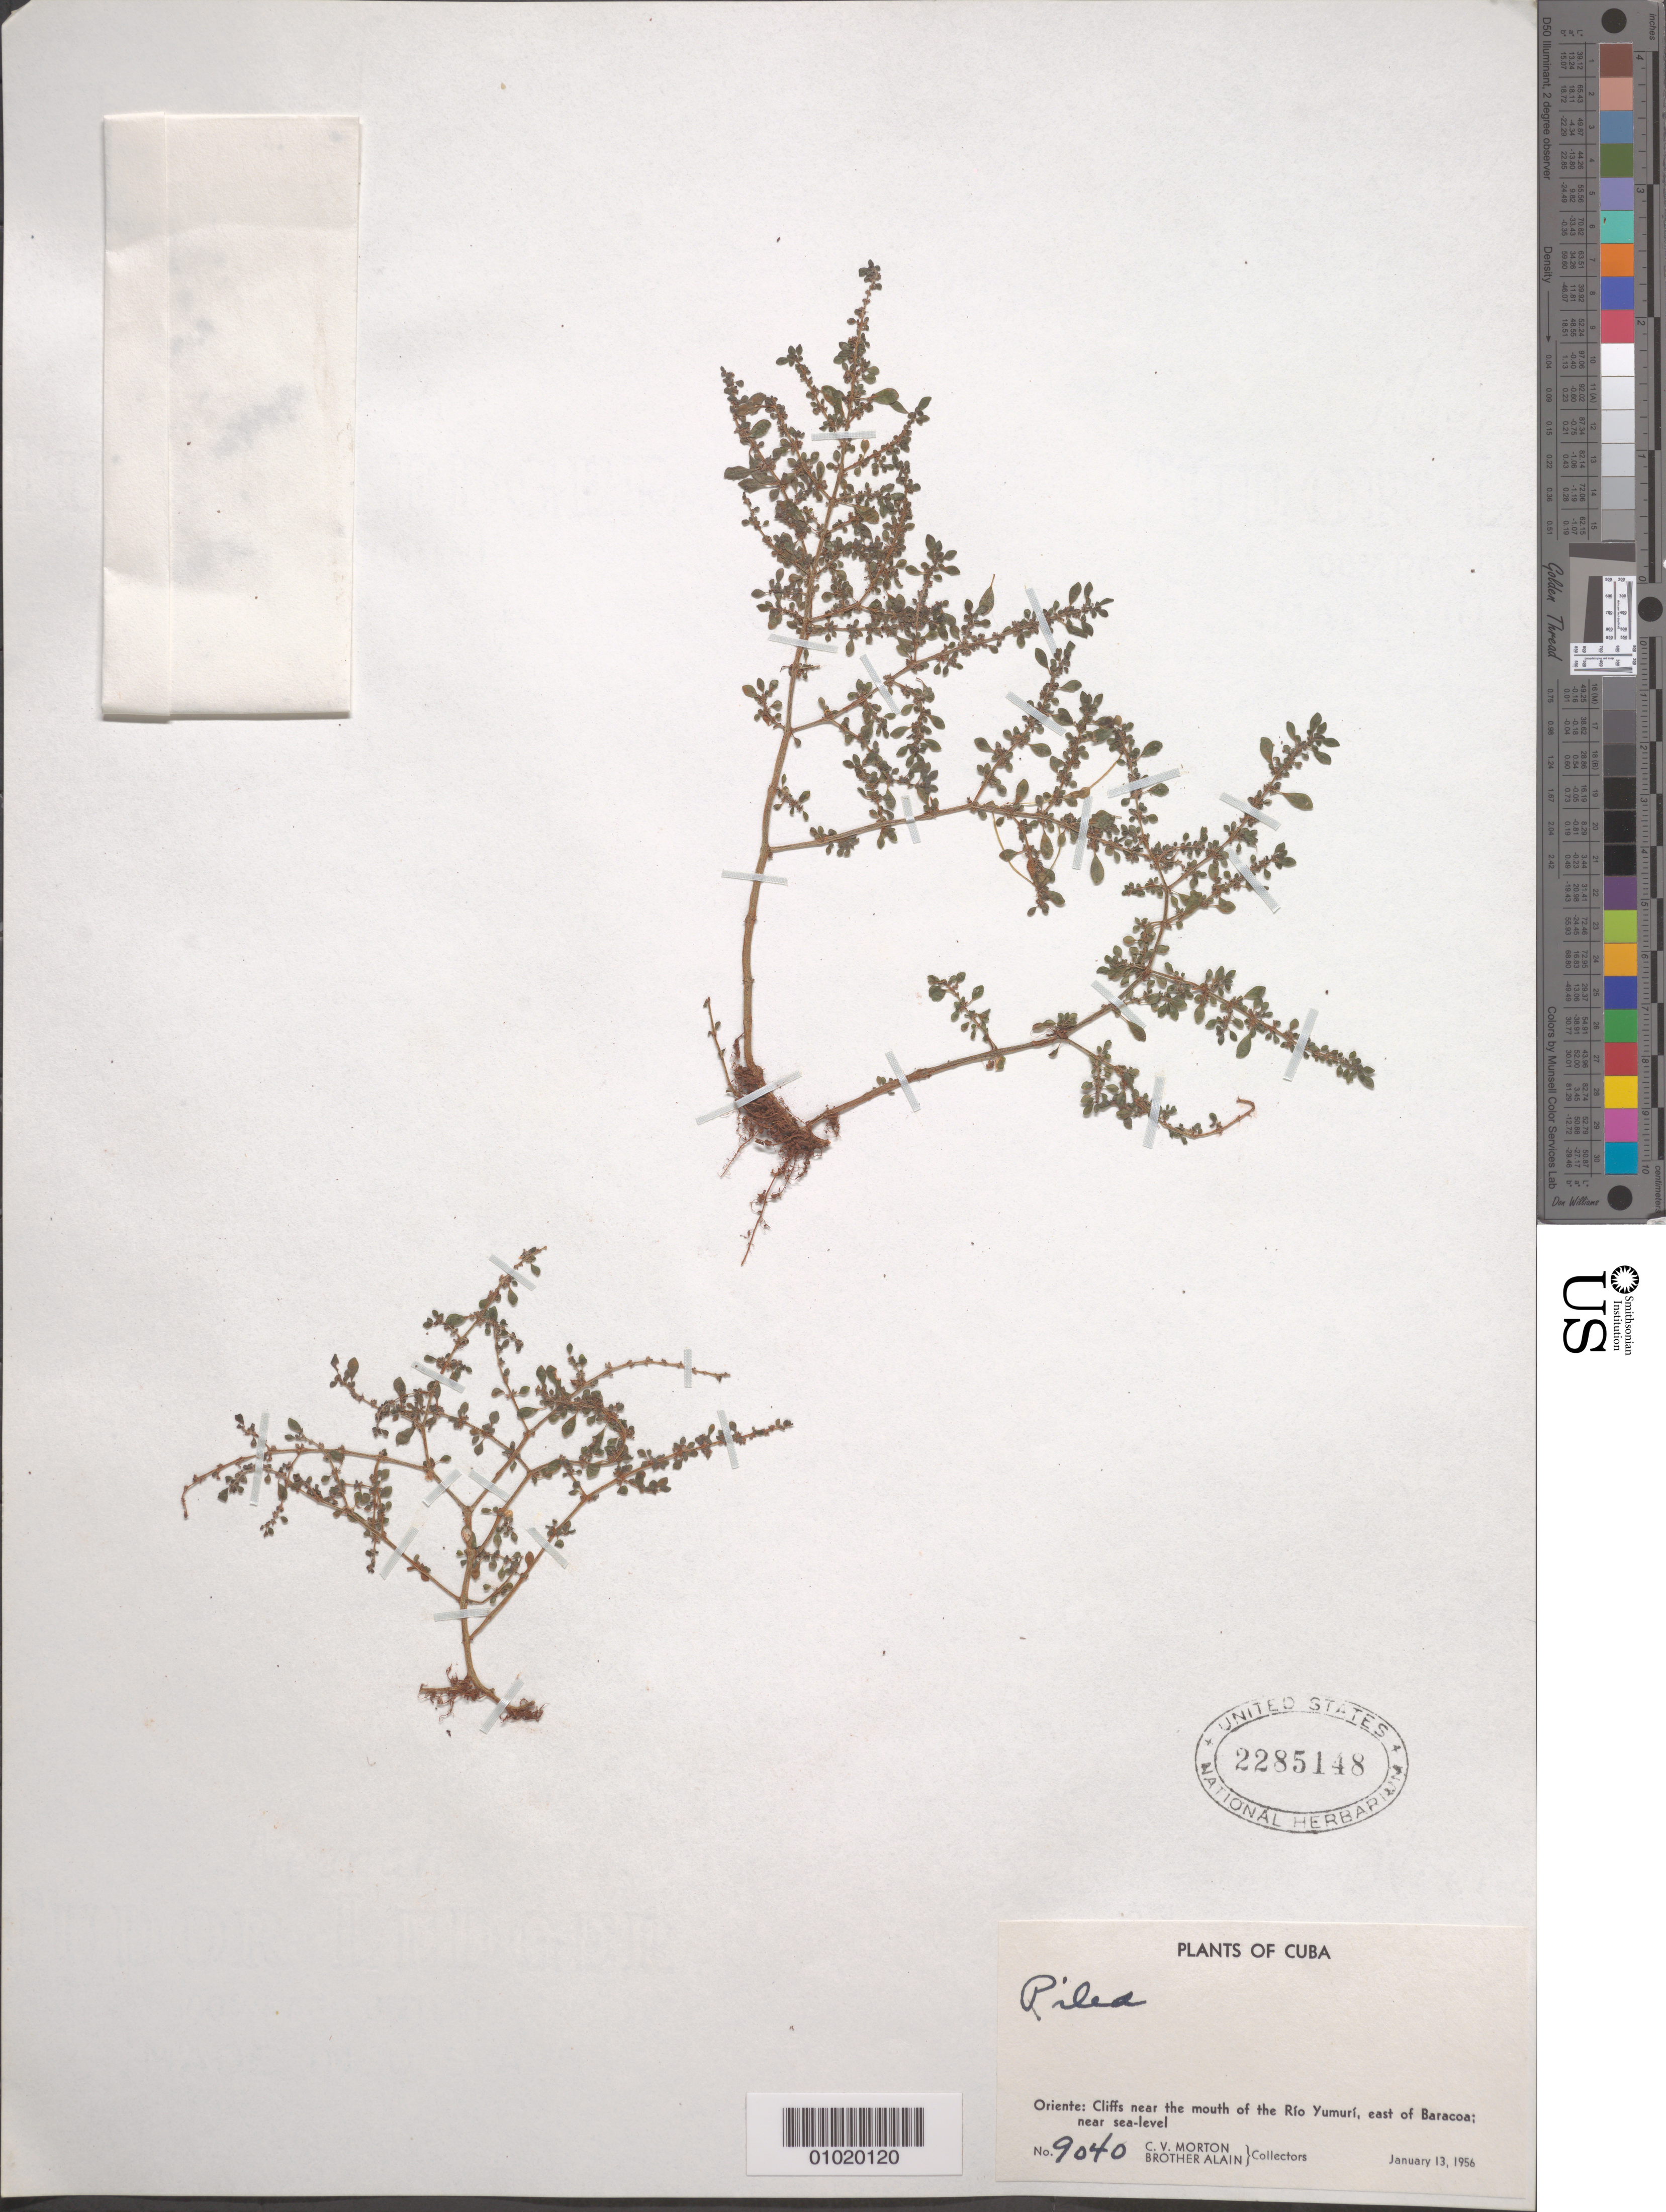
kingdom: Plantae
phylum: Tracheophyta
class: Magnoliopsida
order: Rosales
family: Urticaceae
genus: Pilea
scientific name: Pilea sp.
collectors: C. V. Morton & A. H. Liogier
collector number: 9040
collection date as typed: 13 Jan 1956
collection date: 1956-01-13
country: Cuba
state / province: Guantanamo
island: Cuba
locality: Cliffs near the mouth of the rio Yumuri, east of Baracoa; near sea-level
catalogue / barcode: US 2285148